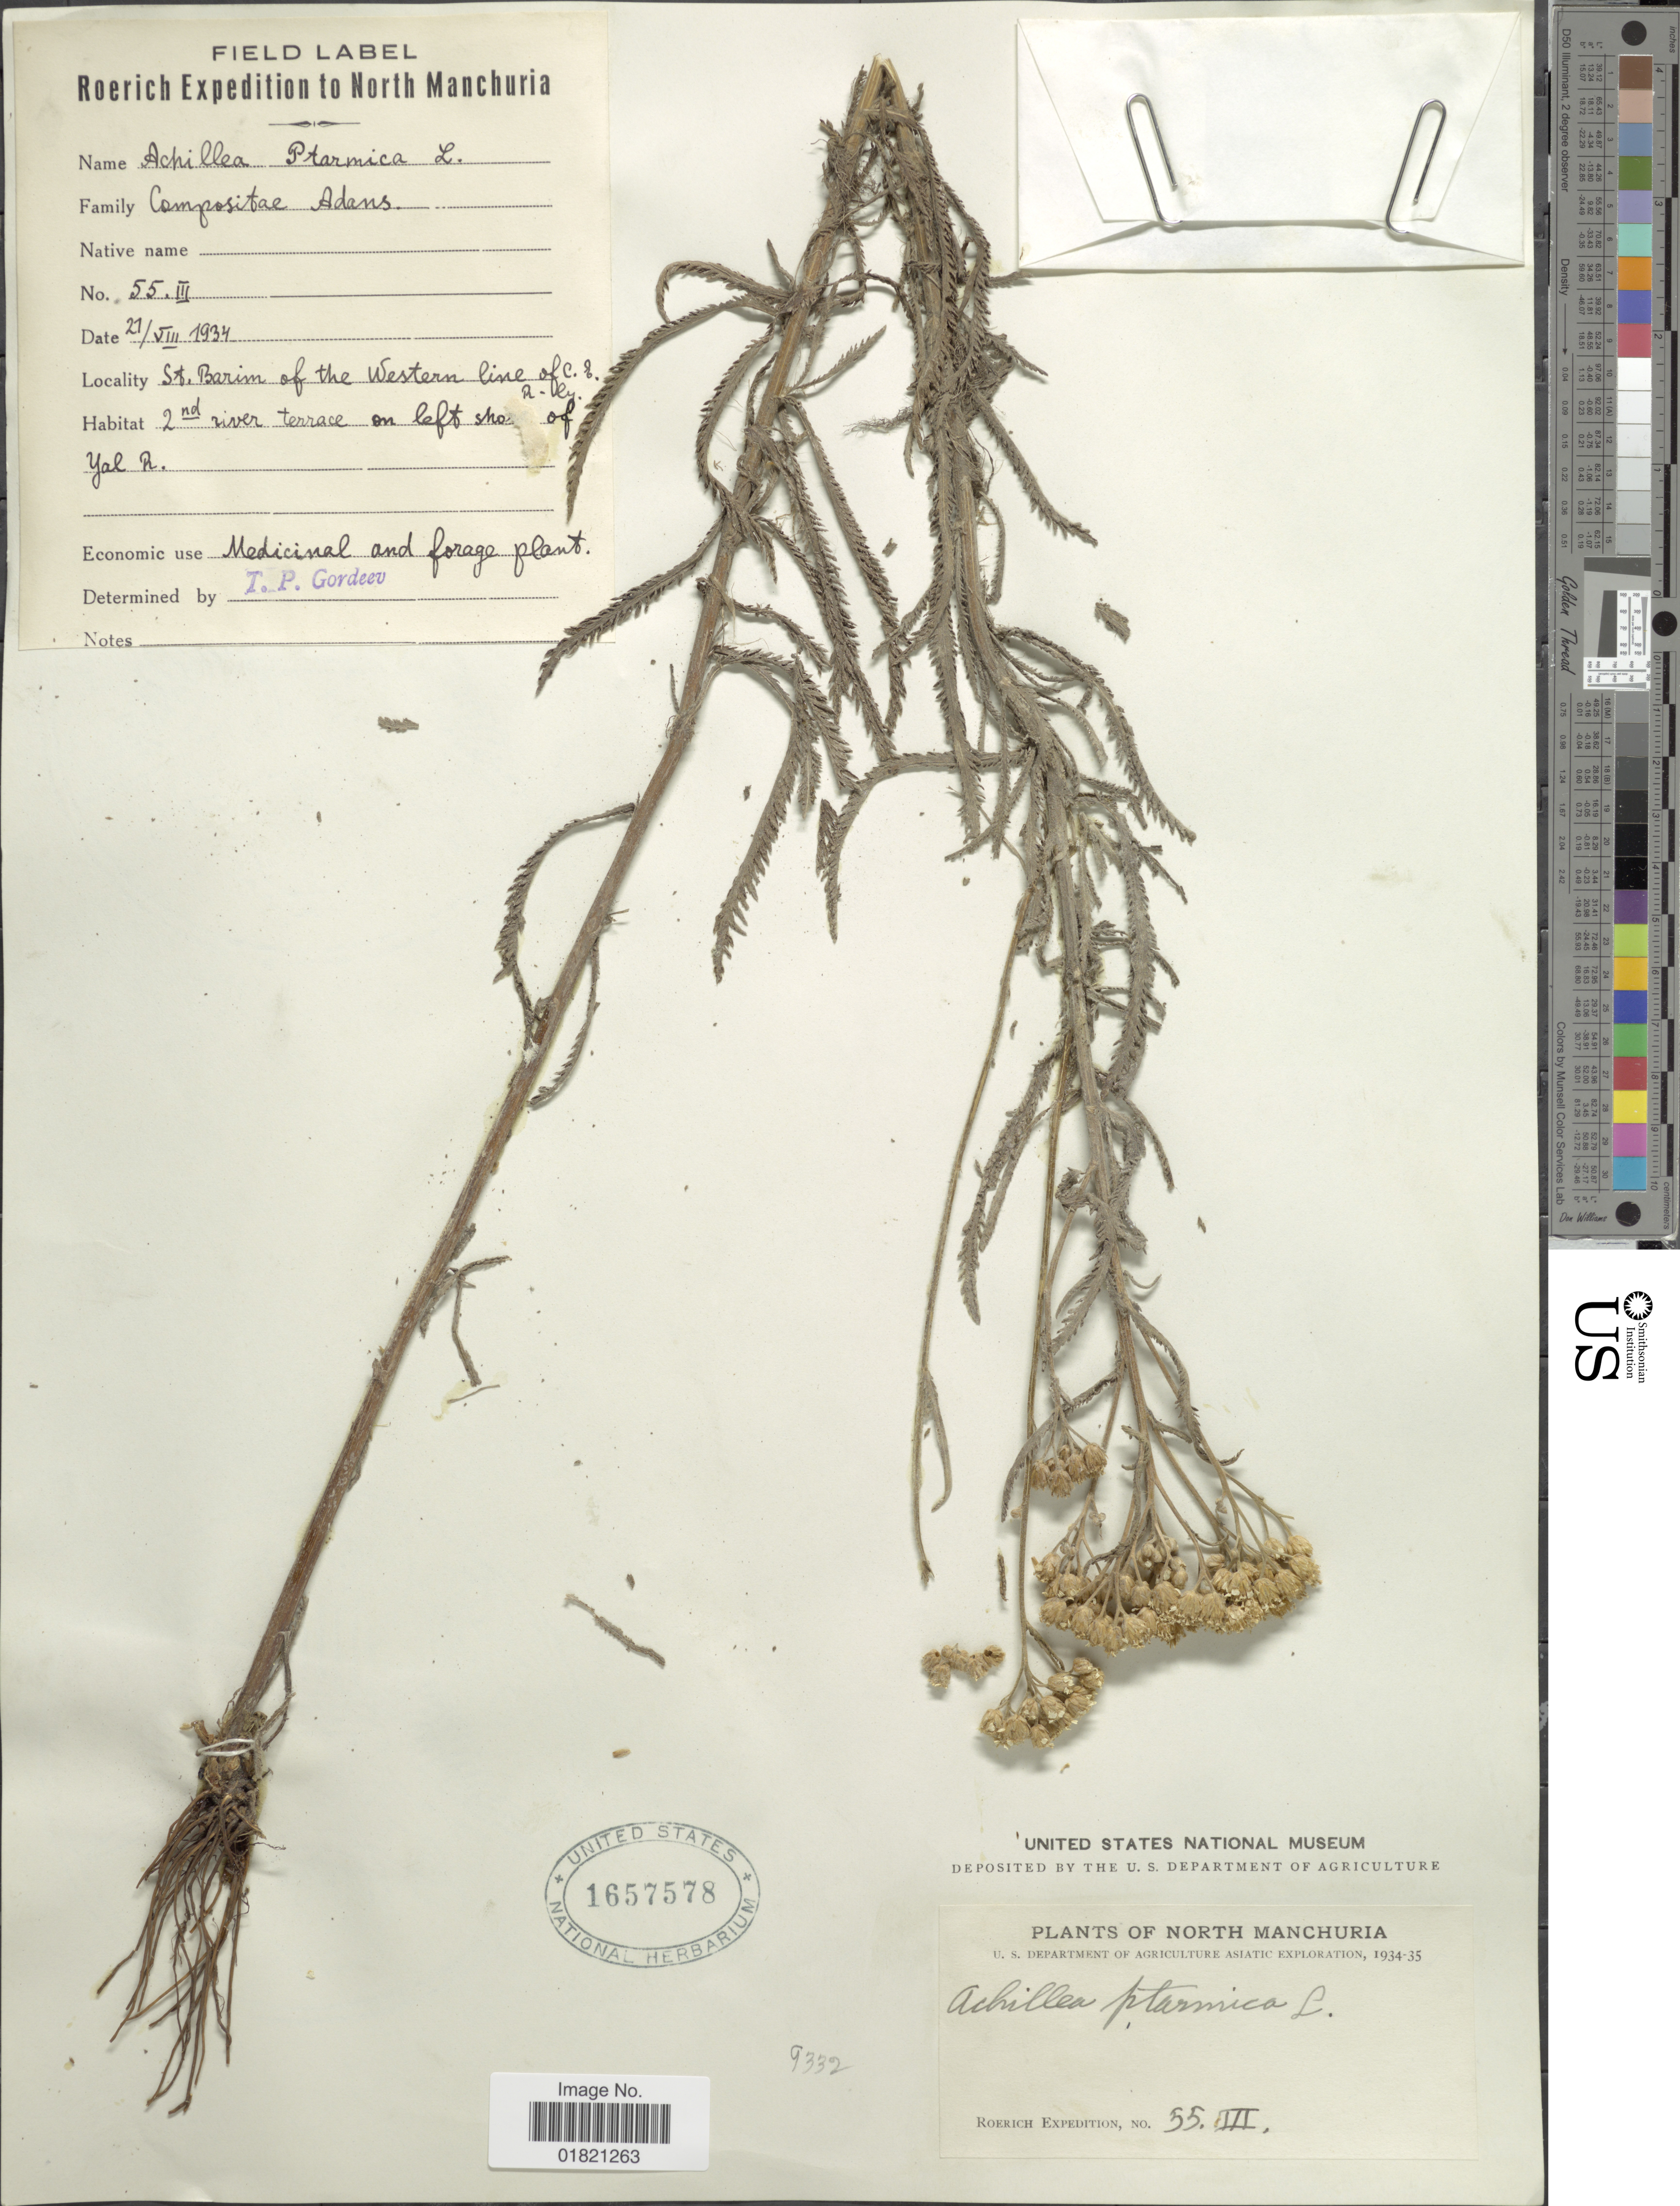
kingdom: Plantae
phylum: Tracheophyta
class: Magnoliopsida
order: Asterales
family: Asteraceae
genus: Achillea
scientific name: Achillea ptarmica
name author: L.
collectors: Roerich Expedition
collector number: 55III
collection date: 1934-08-25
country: China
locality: North Manchurria. St. Barim of the Western line of C.I.R.ly (Chinese Eastern Railway)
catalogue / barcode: US 1657578